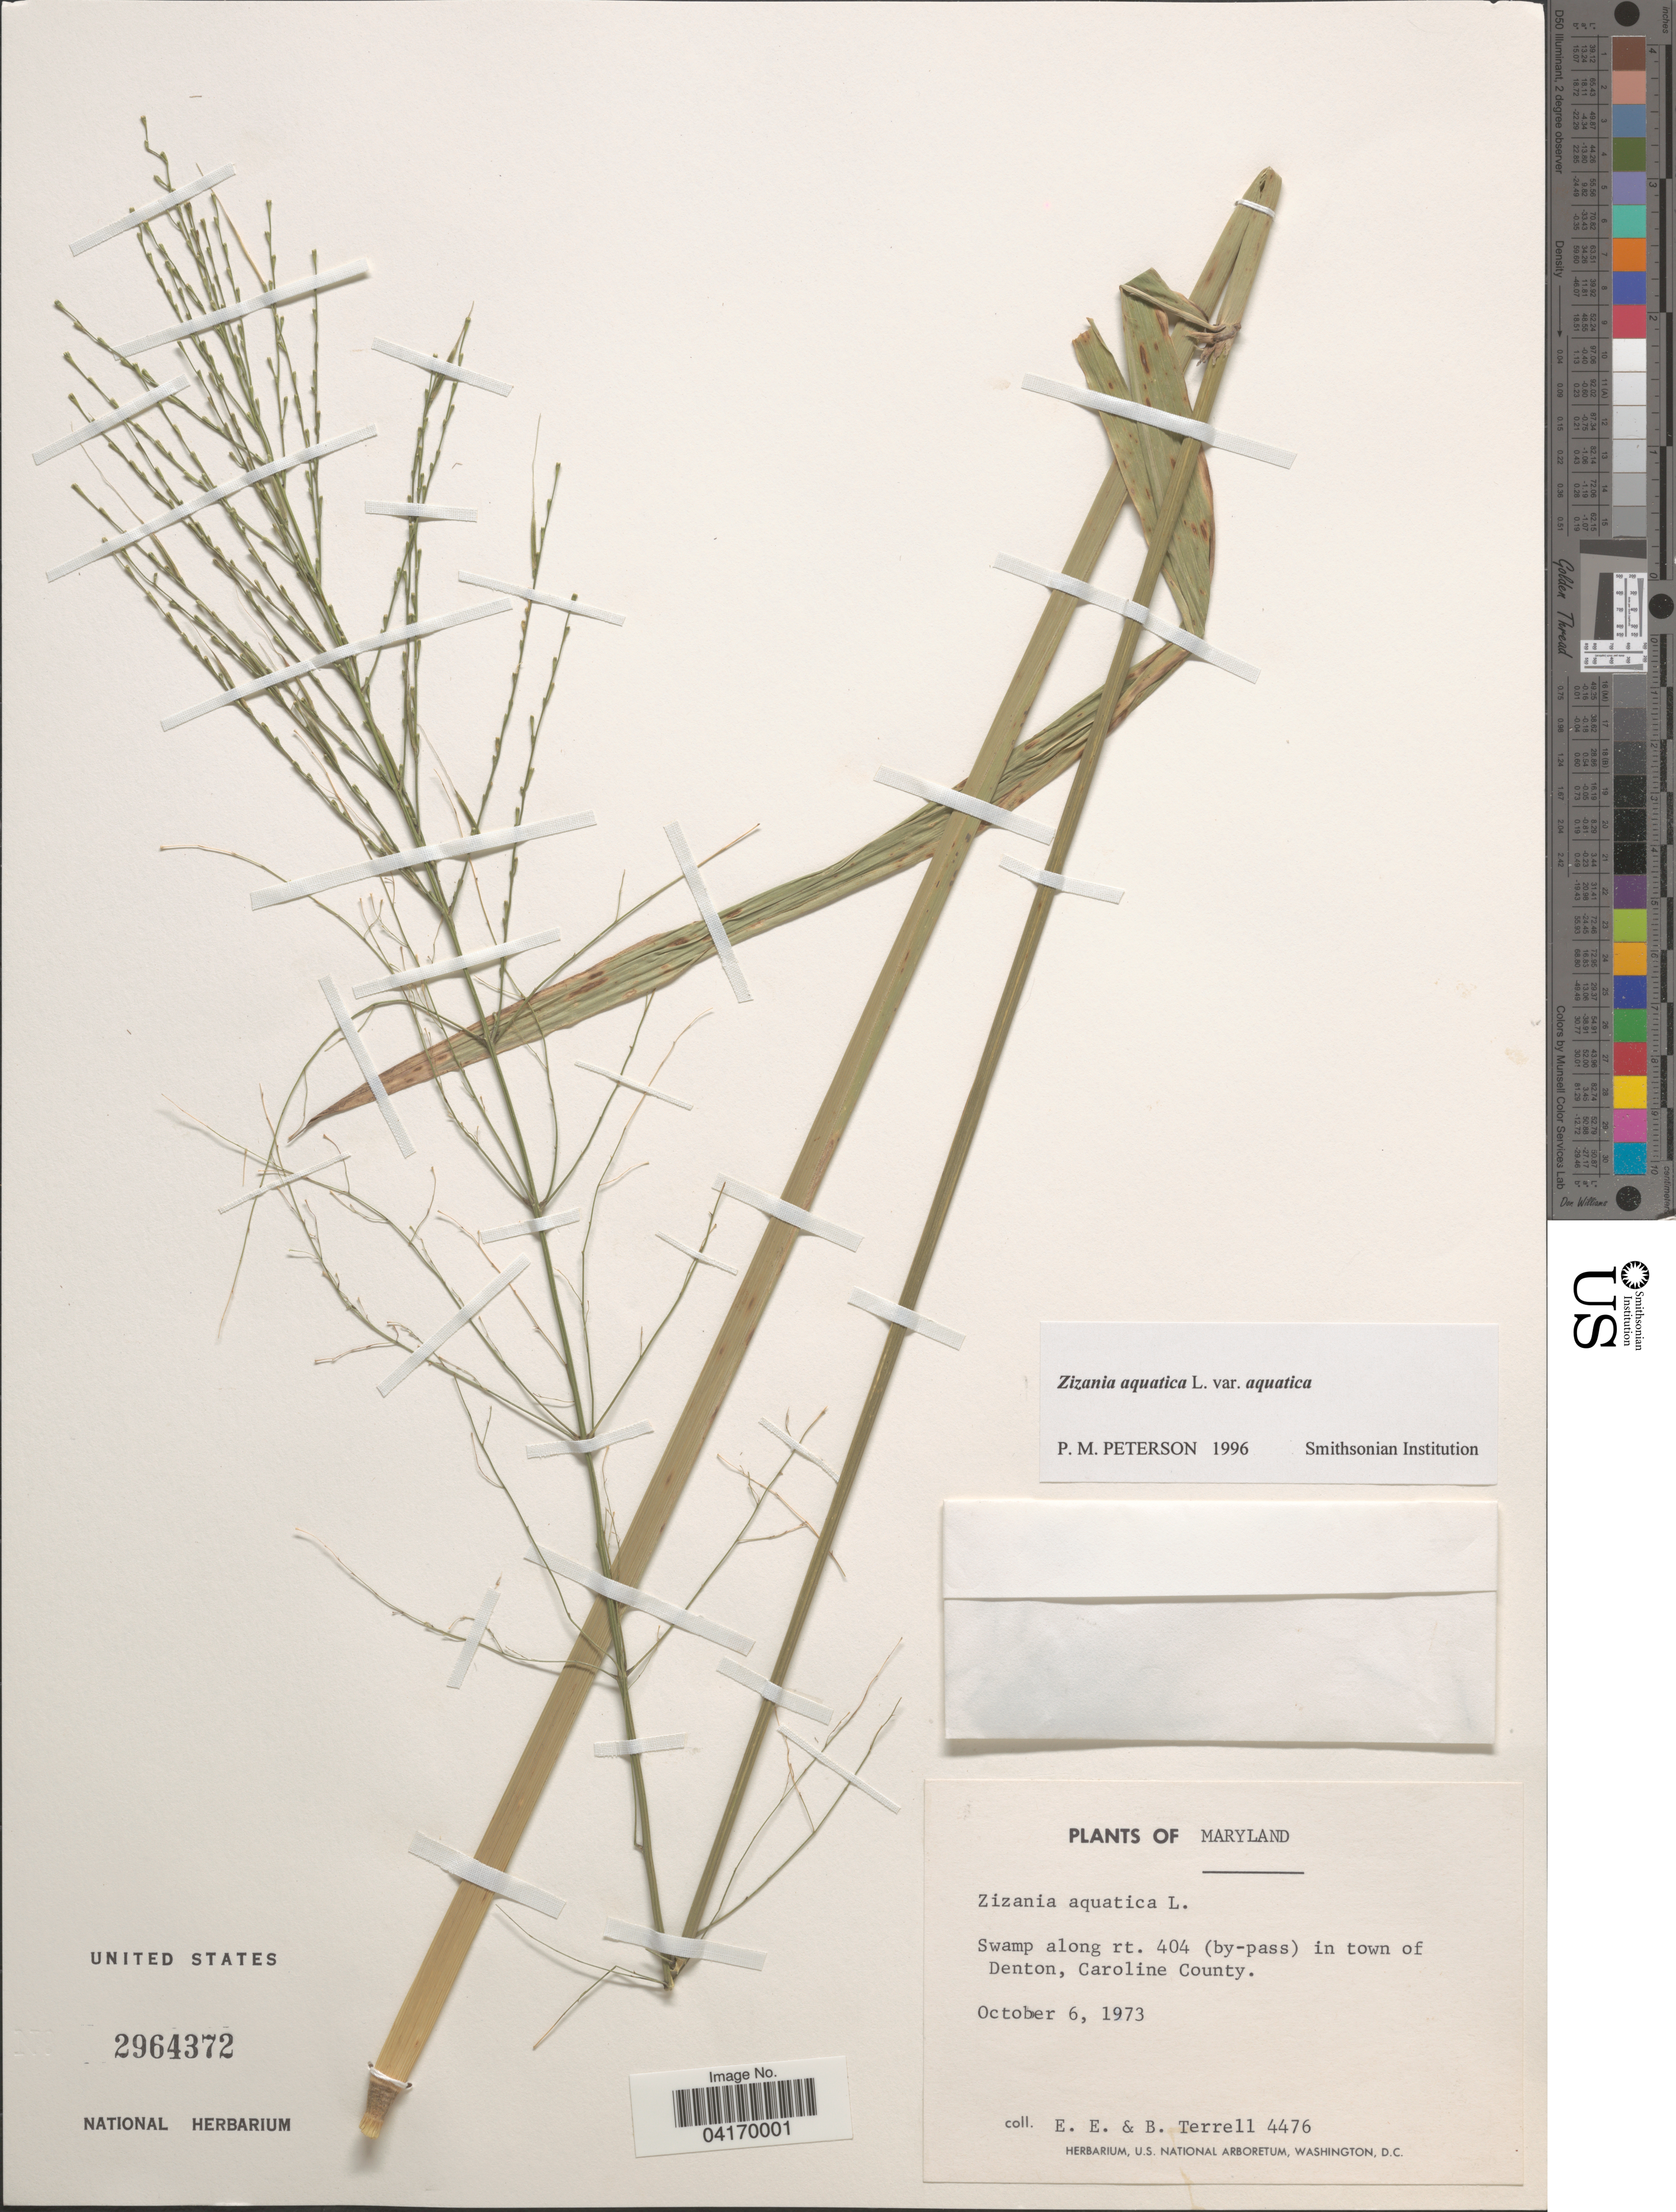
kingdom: Plantae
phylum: Tracheophyta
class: Liliopsida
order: Poales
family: Poaceae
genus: Zizania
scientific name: Zizania aquatica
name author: L.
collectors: E. E. Terrell & B. Terrell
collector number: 4476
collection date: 1973-10-06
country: United States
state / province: Maryland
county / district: Caroline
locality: Swamp along rt. 404 (by-pass) in town of Denton, Caroline County.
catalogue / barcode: US 2964372